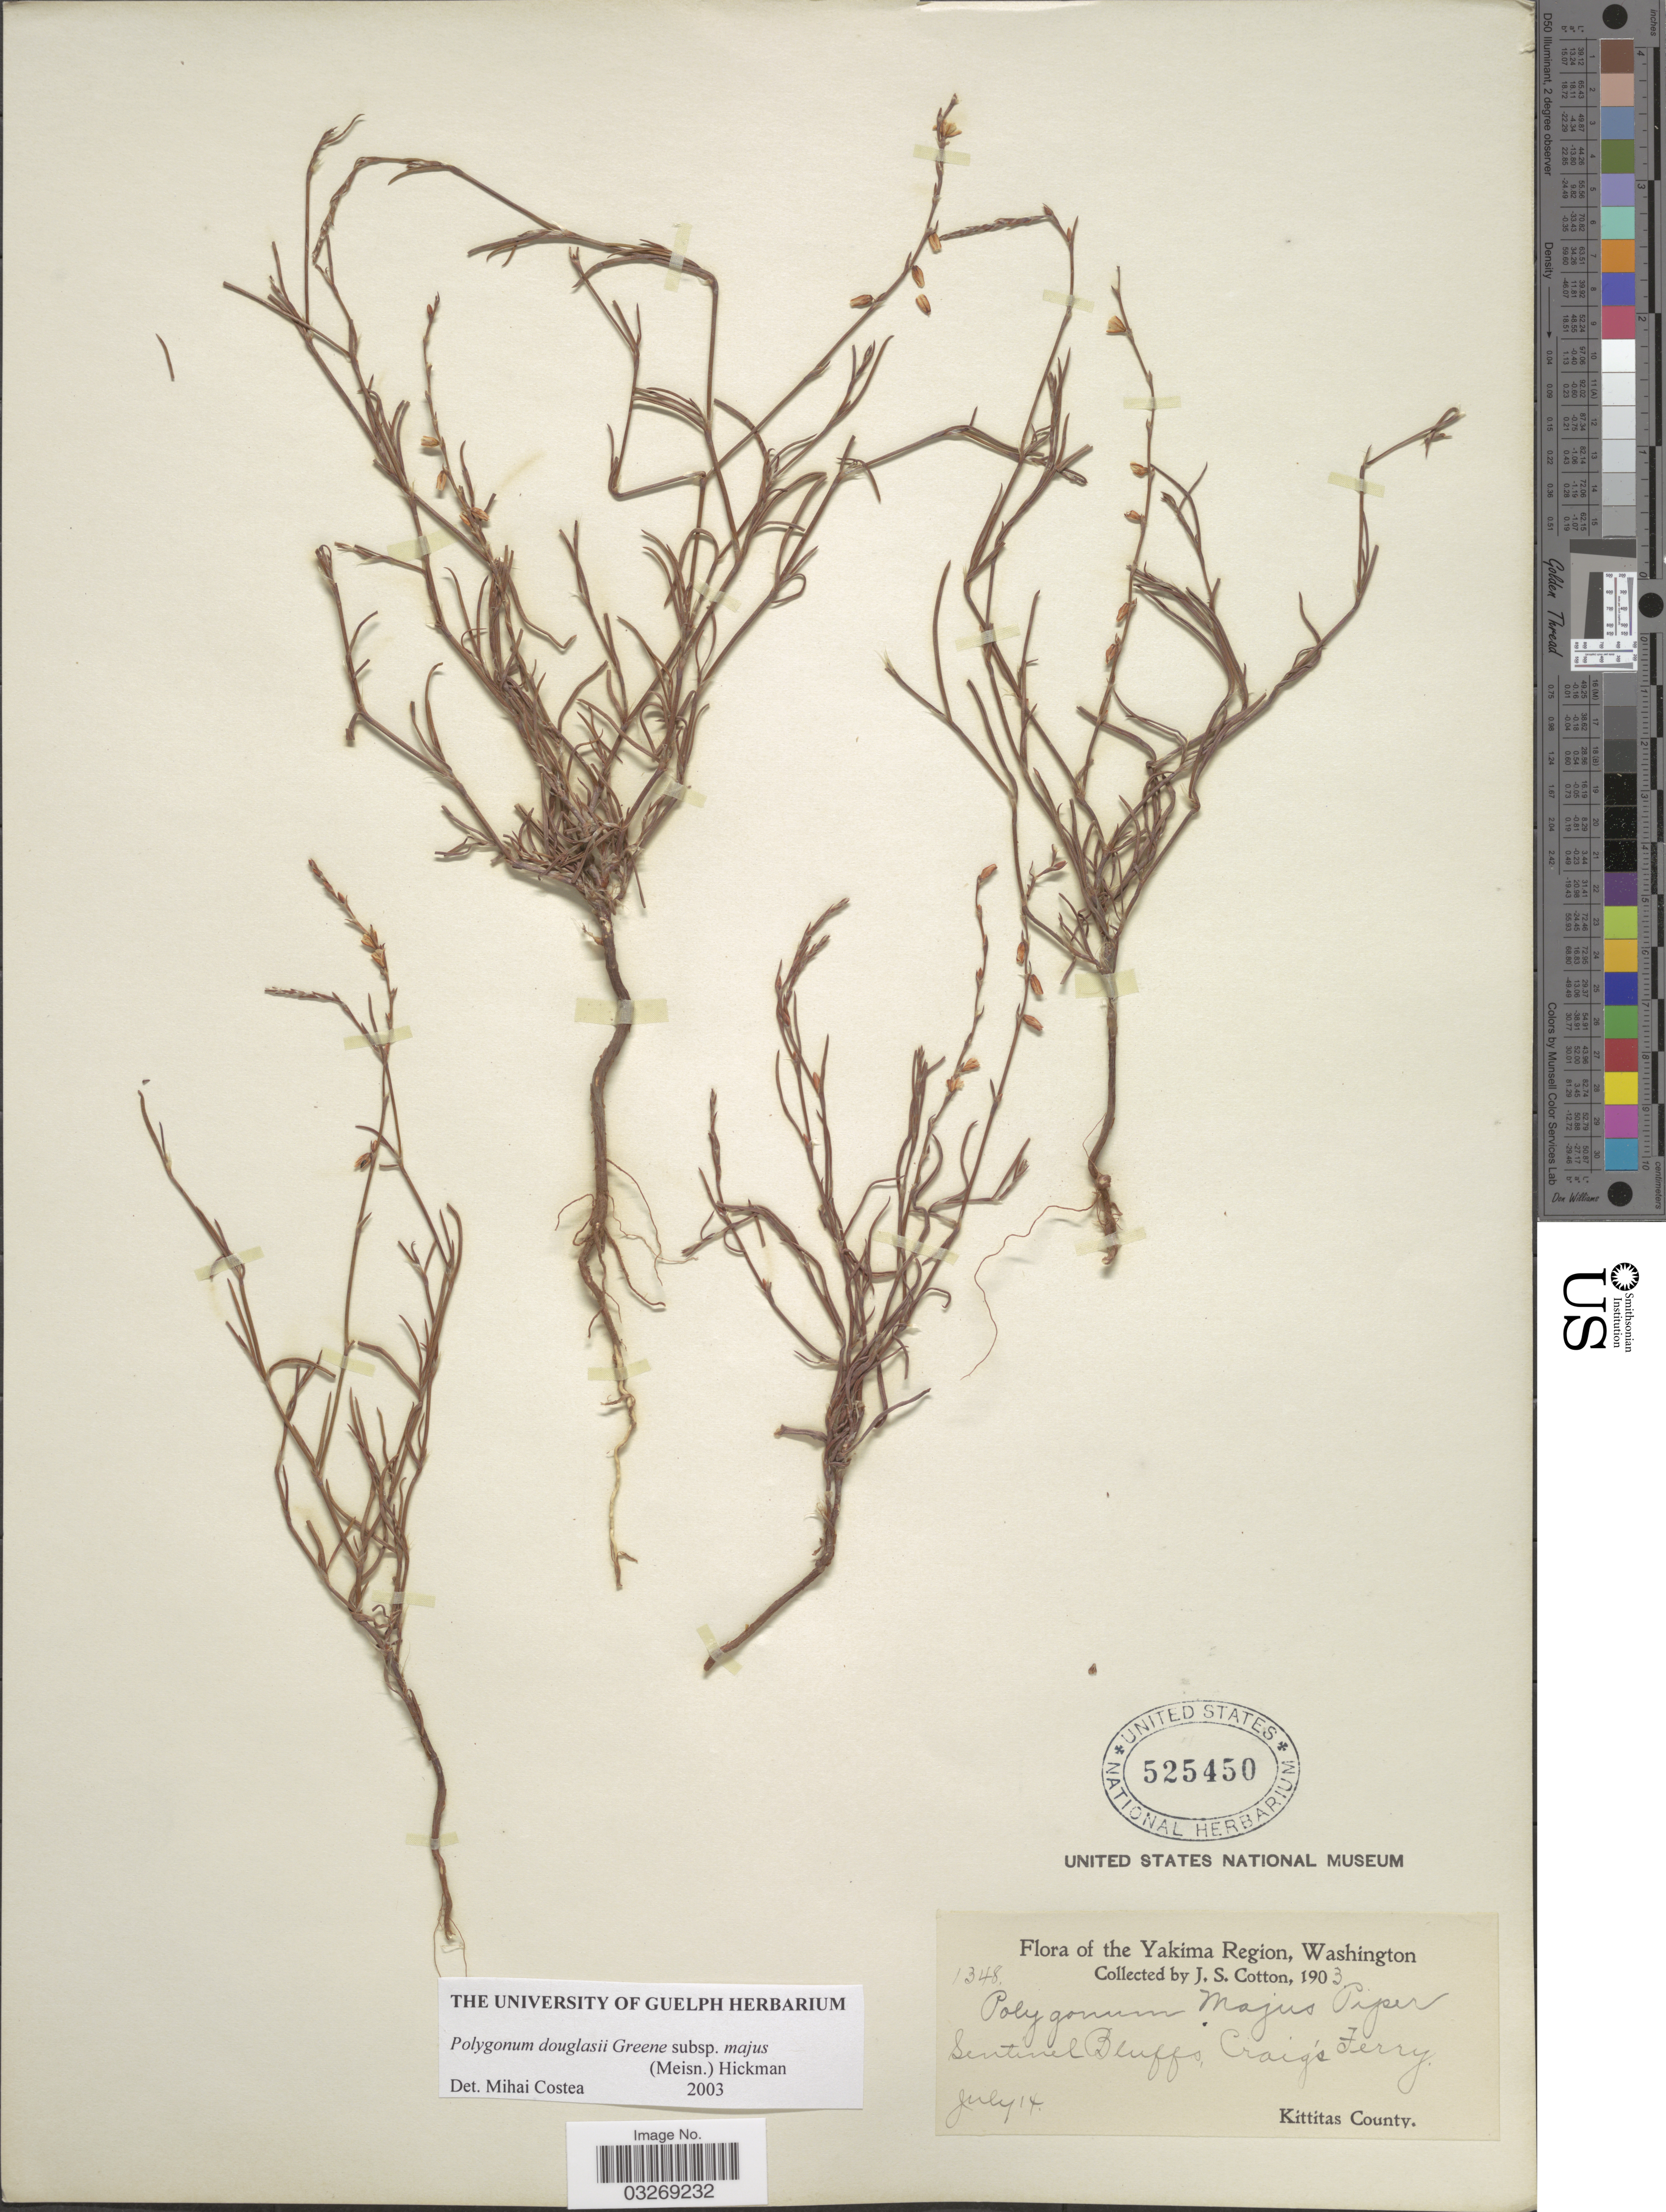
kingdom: Plantae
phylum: Tracheophyta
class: Magnoliopsida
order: Caryophyllales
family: Polygonaceae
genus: Polygonum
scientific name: Polygonum douglasii subsp. majus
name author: (Meisn.) Hickman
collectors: J. S. Cotton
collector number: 1348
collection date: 1903-07-14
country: United States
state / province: Washington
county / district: Kittitas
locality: The Yakima Region. Sentinel Bluffs, Craig's Ferry. Kittitas County.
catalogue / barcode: US 525450